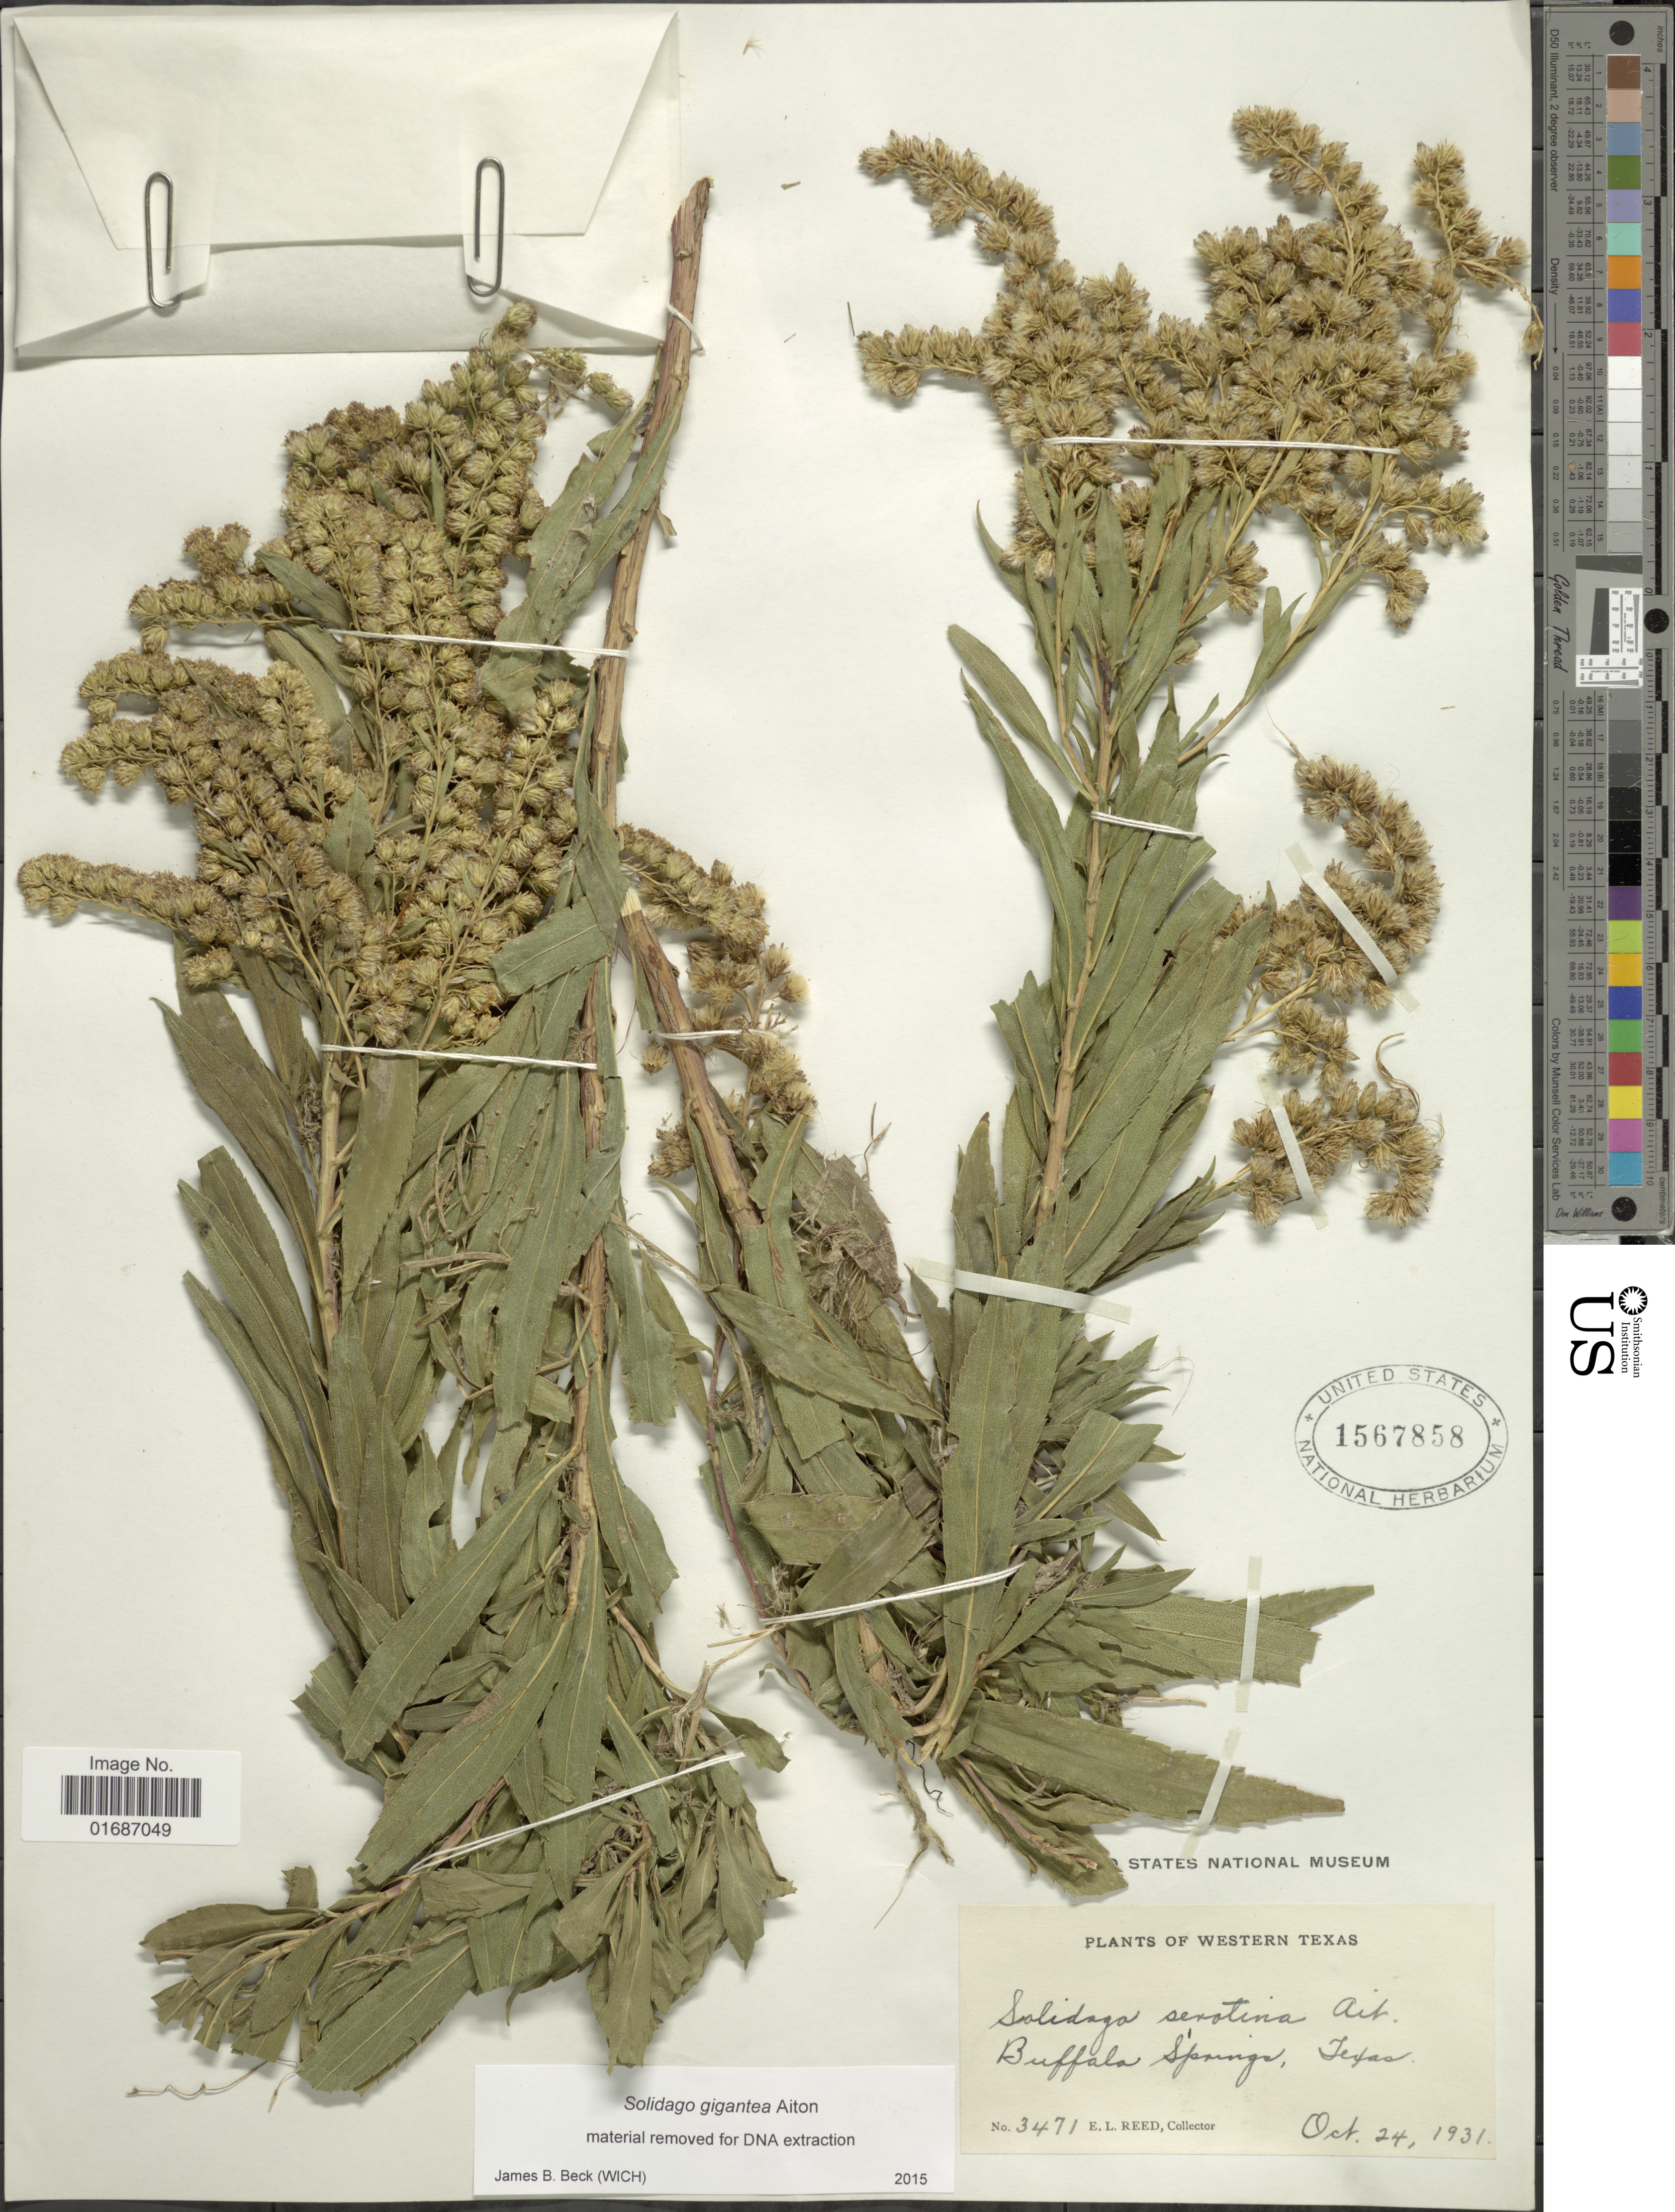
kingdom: Plantae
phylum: Tracheophyta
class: Magnoliopsida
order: Asterales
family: Asteraceae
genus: Solidago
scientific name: Solidago gigantea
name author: Aiton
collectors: E. Reed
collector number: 3471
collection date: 1931-10-24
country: United States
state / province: Texas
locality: Western Texas, Buffalo Springs, Texas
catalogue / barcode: US 1567858